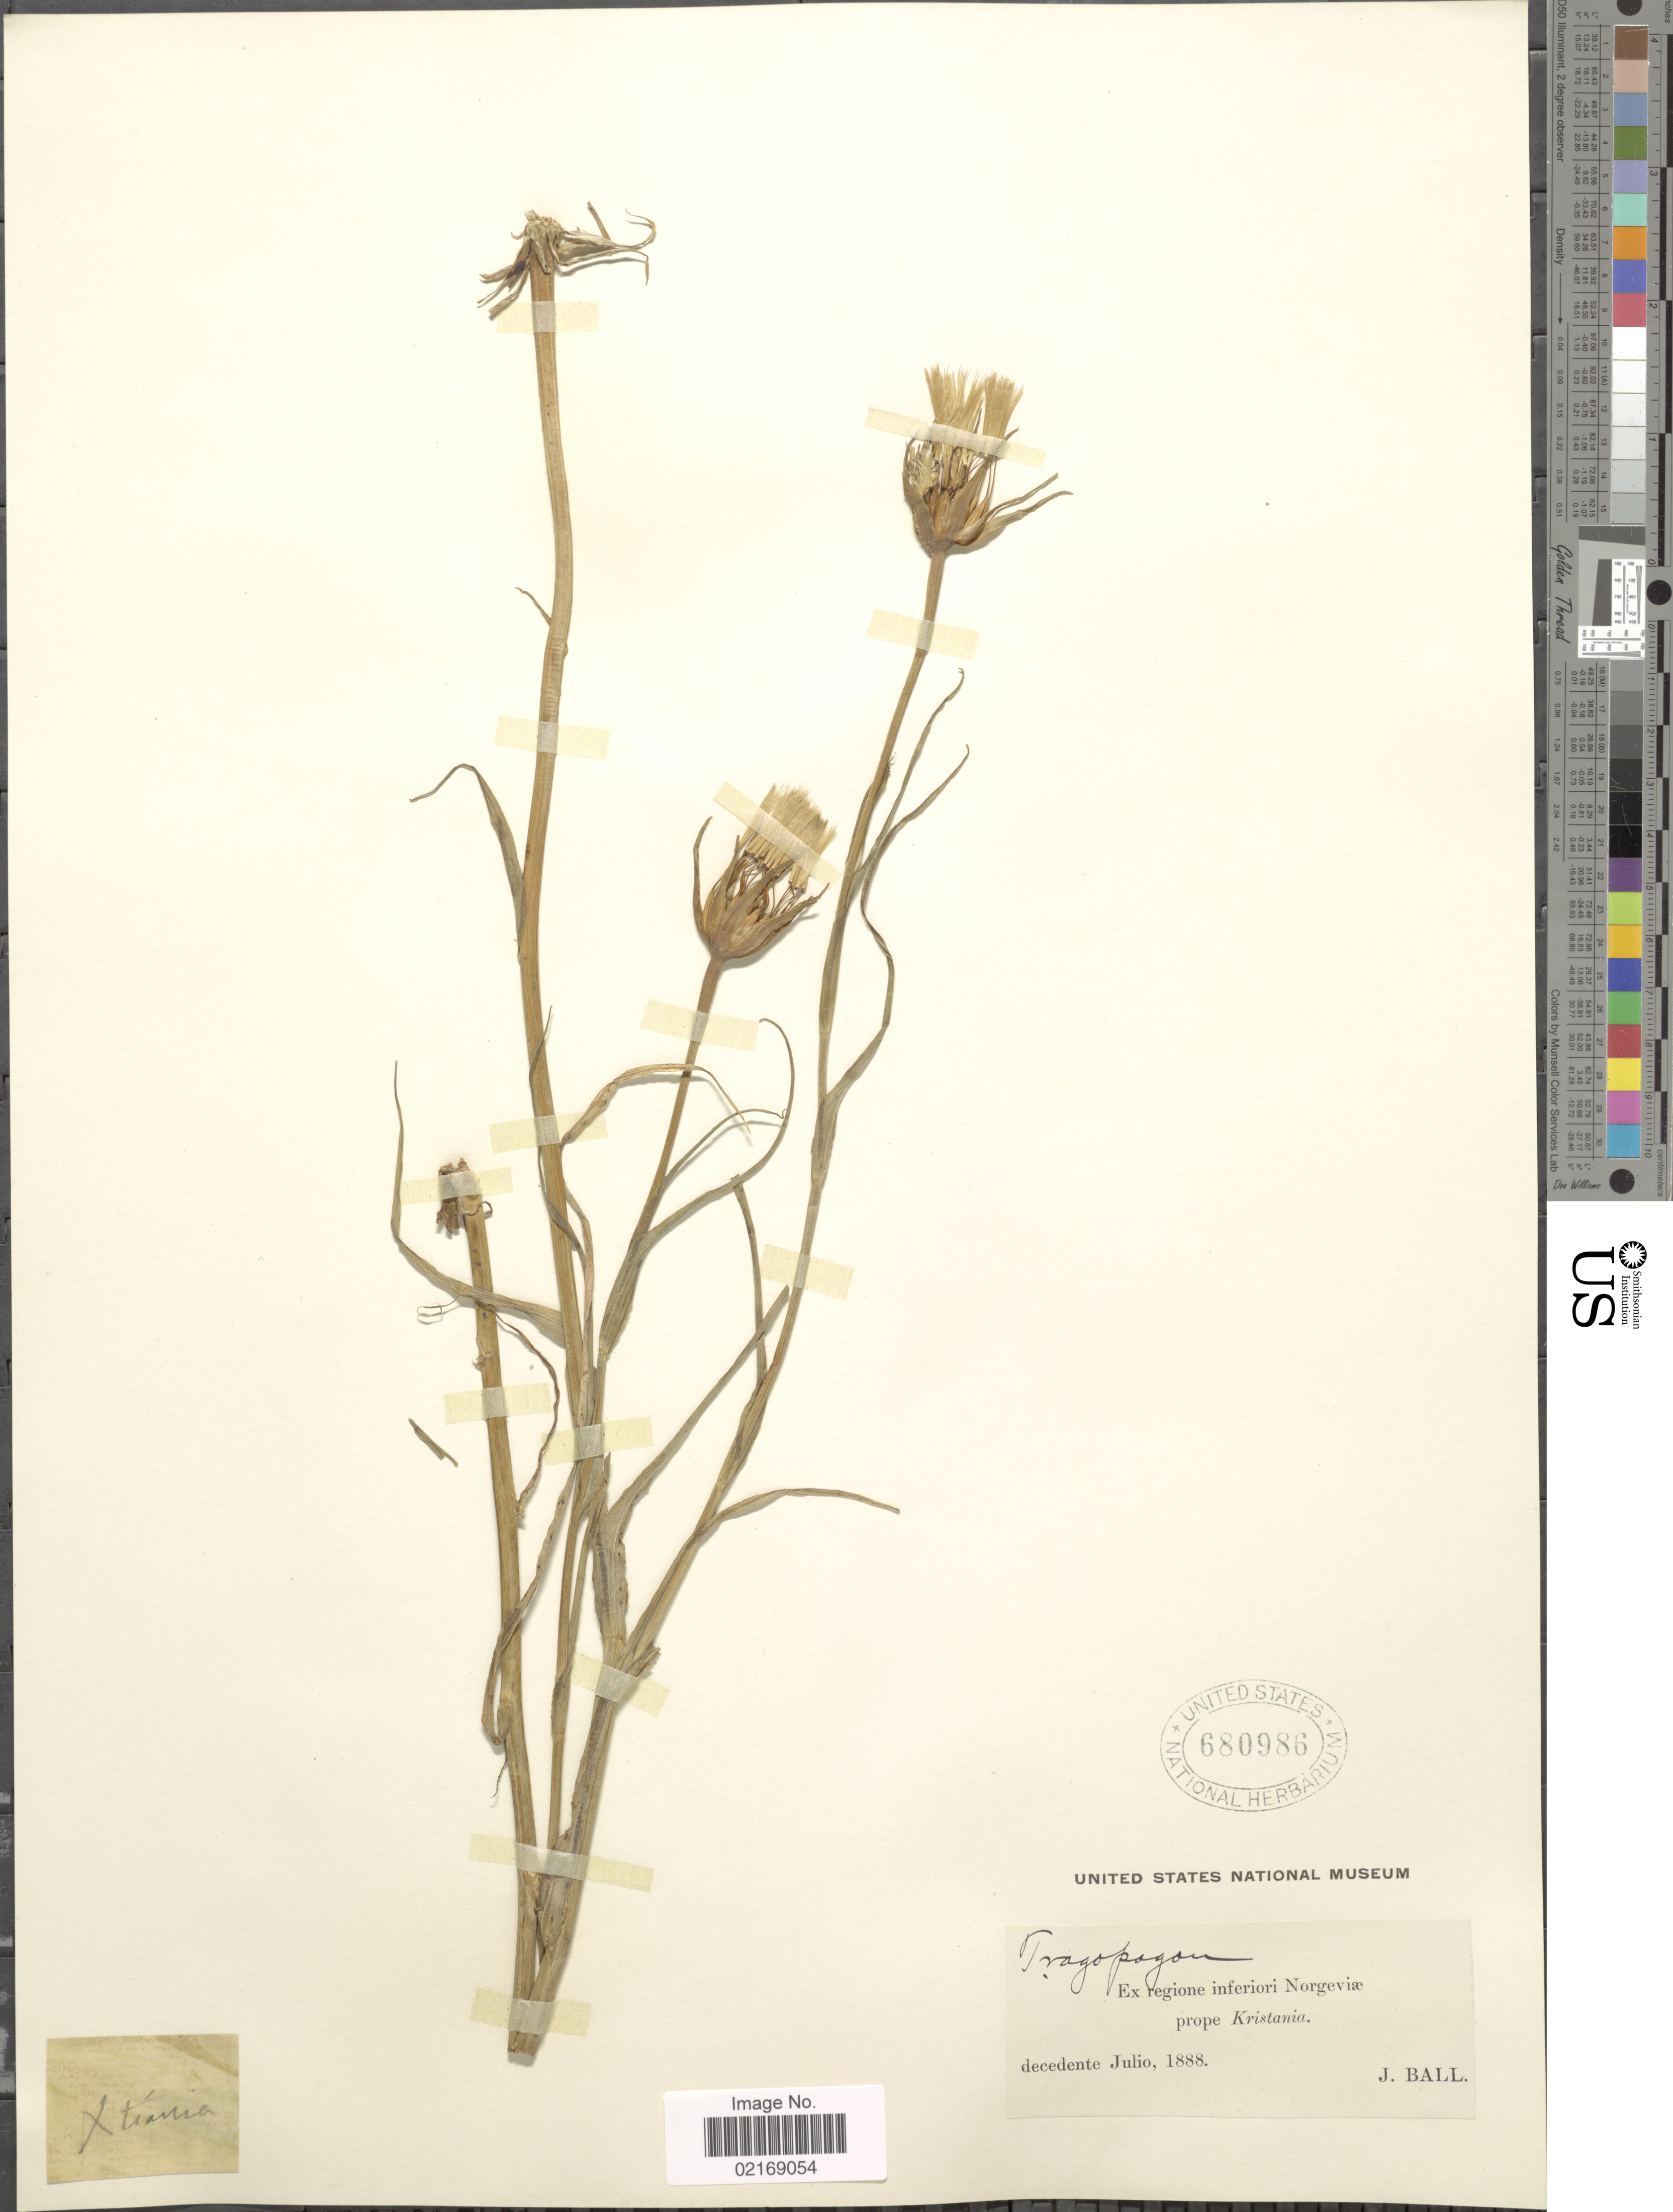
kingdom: Plantae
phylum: Tracheophyta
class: Magnoliopsida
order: Asterales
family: Asteraceae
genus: Tragopogon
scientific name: Tragopogon sp.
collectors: J. Ball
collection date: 1888-07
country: Norway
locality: Ex regione inferiori Norgeviae prope Kristania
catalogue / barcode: US 680986